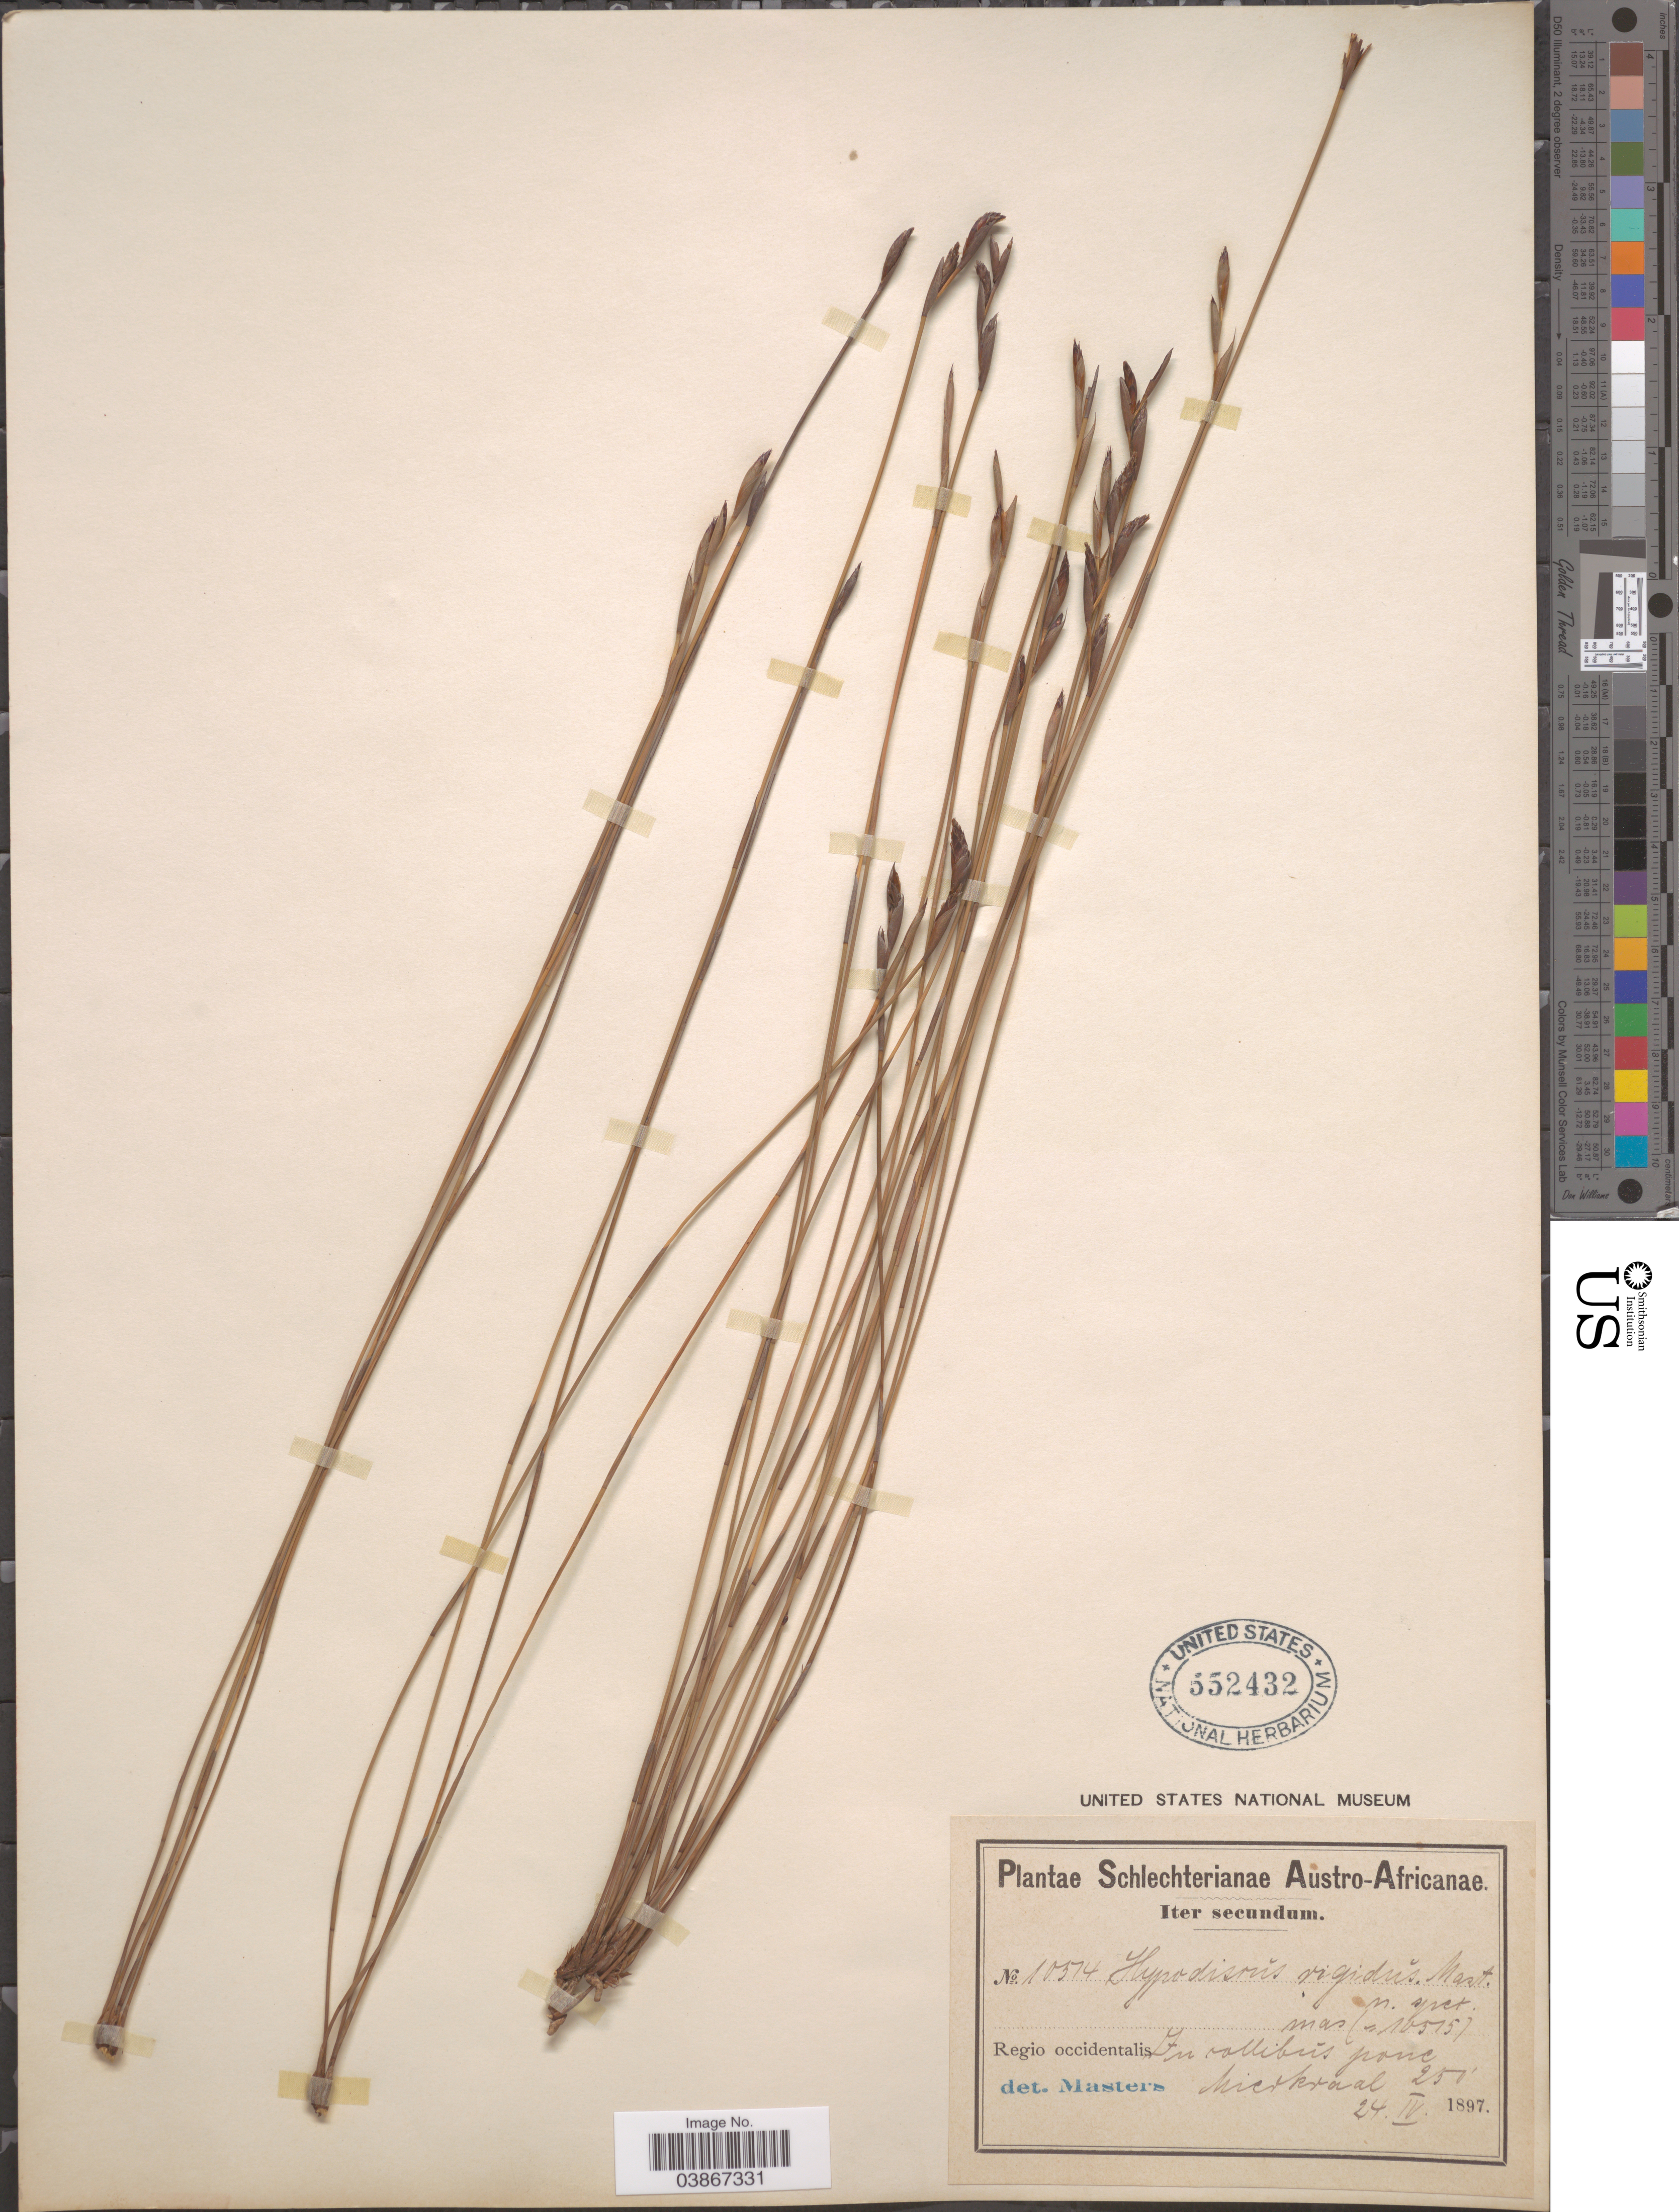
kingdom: Plantae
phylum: Tracheophyta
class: Liliopsida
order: Poales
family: Restionaceae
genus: Hypodiscus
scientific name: Hypodiscus rigidus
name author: Mast.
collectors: Schlechter, --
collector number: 10514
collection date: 1897-04-24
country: South Africa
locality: Austro-Africanae. Regio occidentalis: In collibus pone Mierkraal.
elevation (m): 76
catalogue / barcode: US 552432